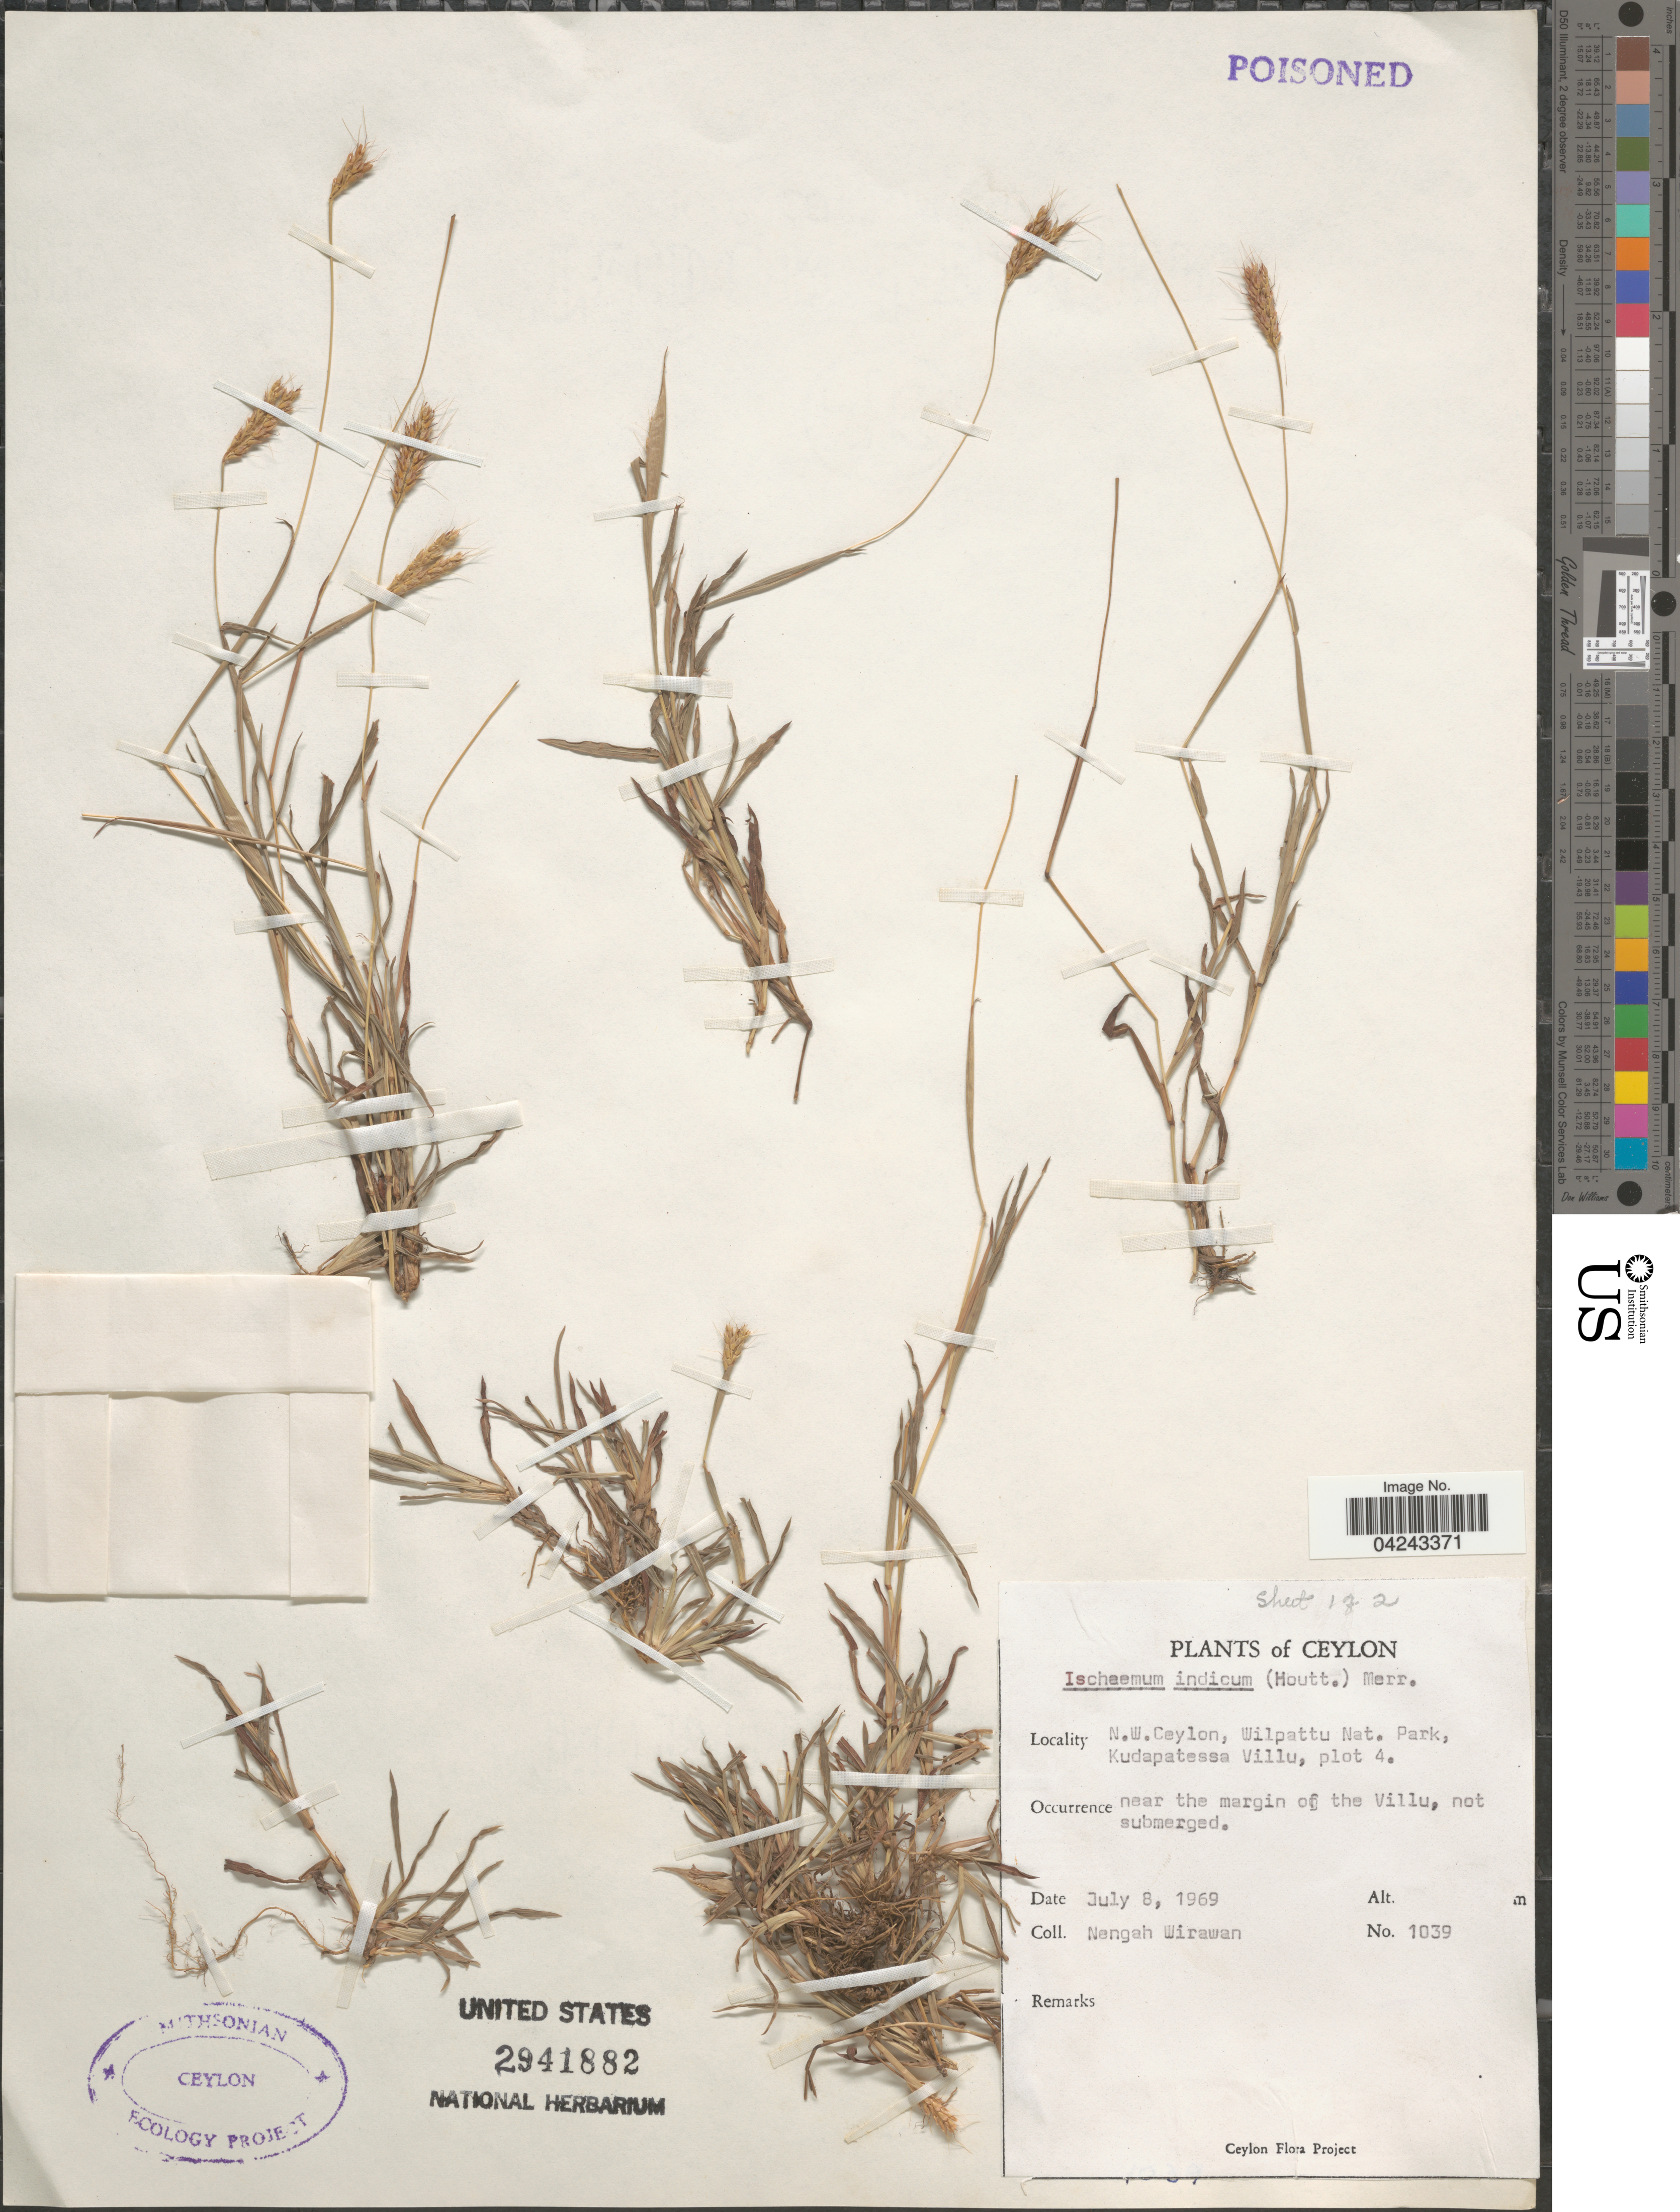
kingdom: Plantae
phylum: Tracheophyta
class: Liliopsida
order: Poales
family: Poaceae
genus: Ischaemum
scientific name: Ischaemum ciliare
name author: Retz.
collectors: N. Wirawan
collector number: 1039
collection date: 1969-07-08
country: Sri Lanka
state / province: North Western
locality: Ceylon. N.W. Ceylon, Wilpattu Nat. Park, Kudapatessa Villu, plot 4. Near the margin of the Villu.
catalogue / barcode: US 2941882